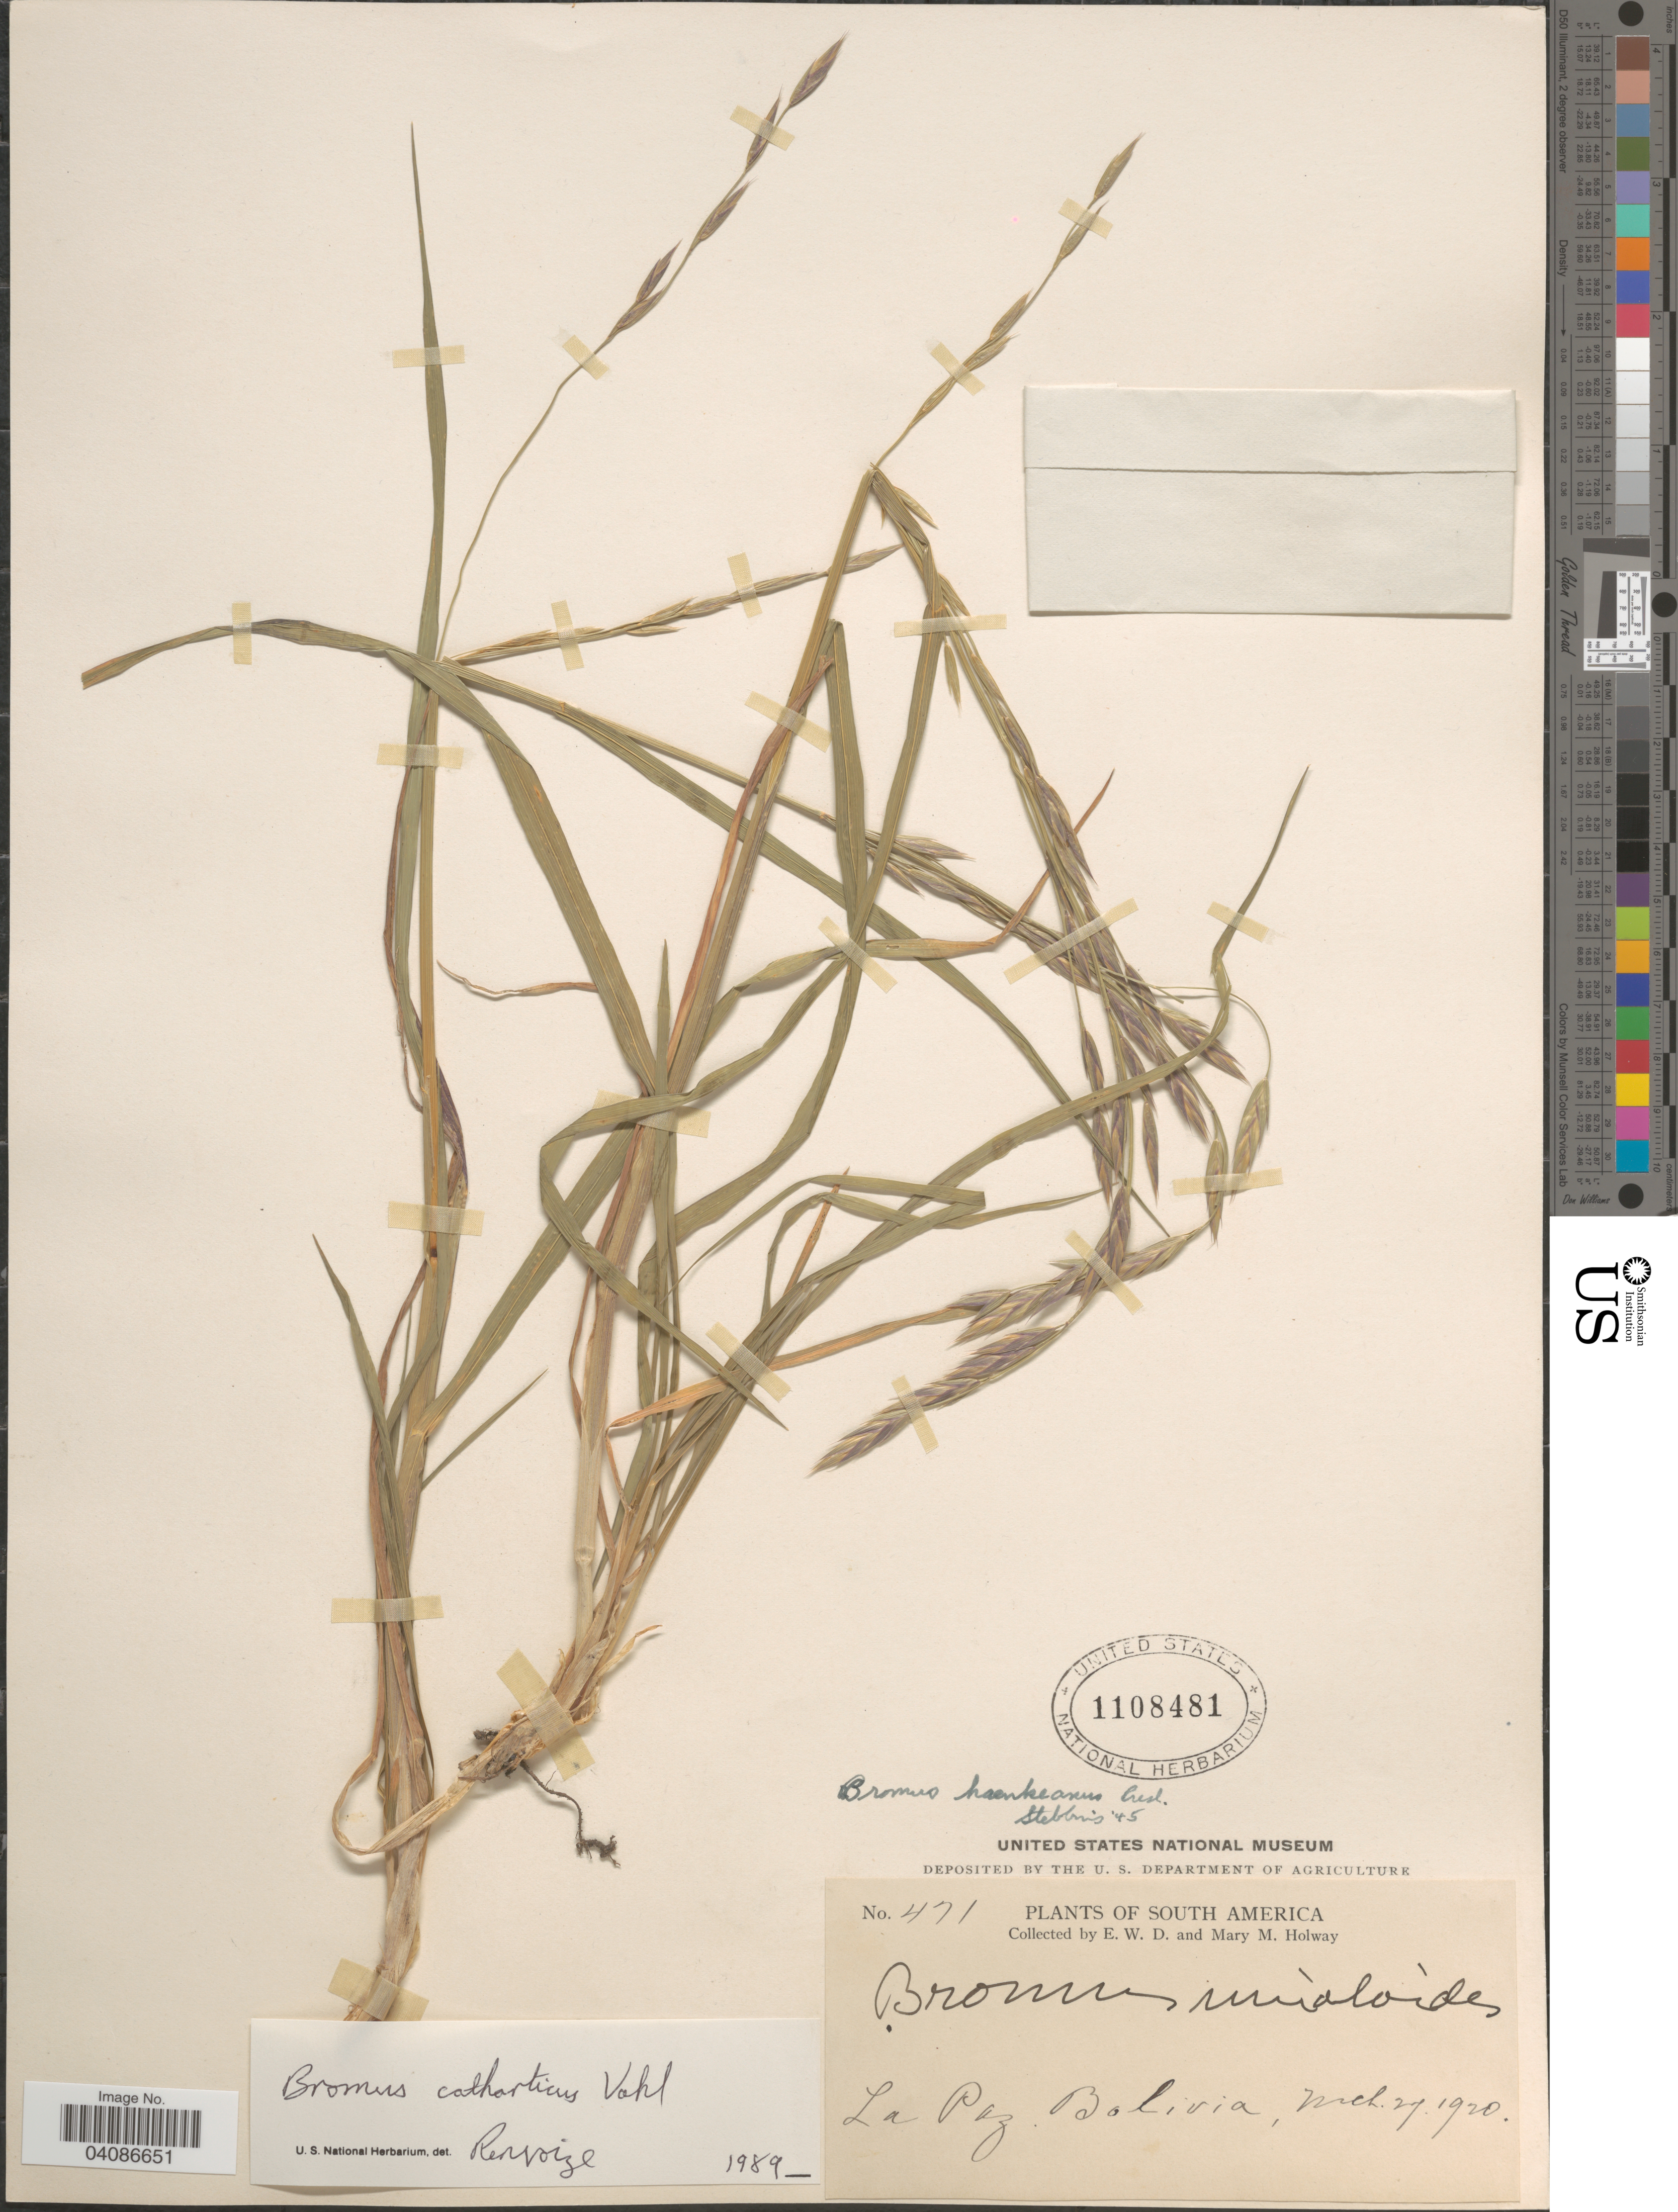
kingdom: Plantae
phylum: Tracheophyta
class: Liliopsida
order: Poales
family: Poaceae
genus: Bromus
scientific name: Bromus catharticus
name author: Vahl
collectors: E. W. D. Holway & M. M. Holway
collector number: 471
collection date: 1920-03-27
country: Bolivia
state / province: La Paz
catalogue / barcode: US 1108481